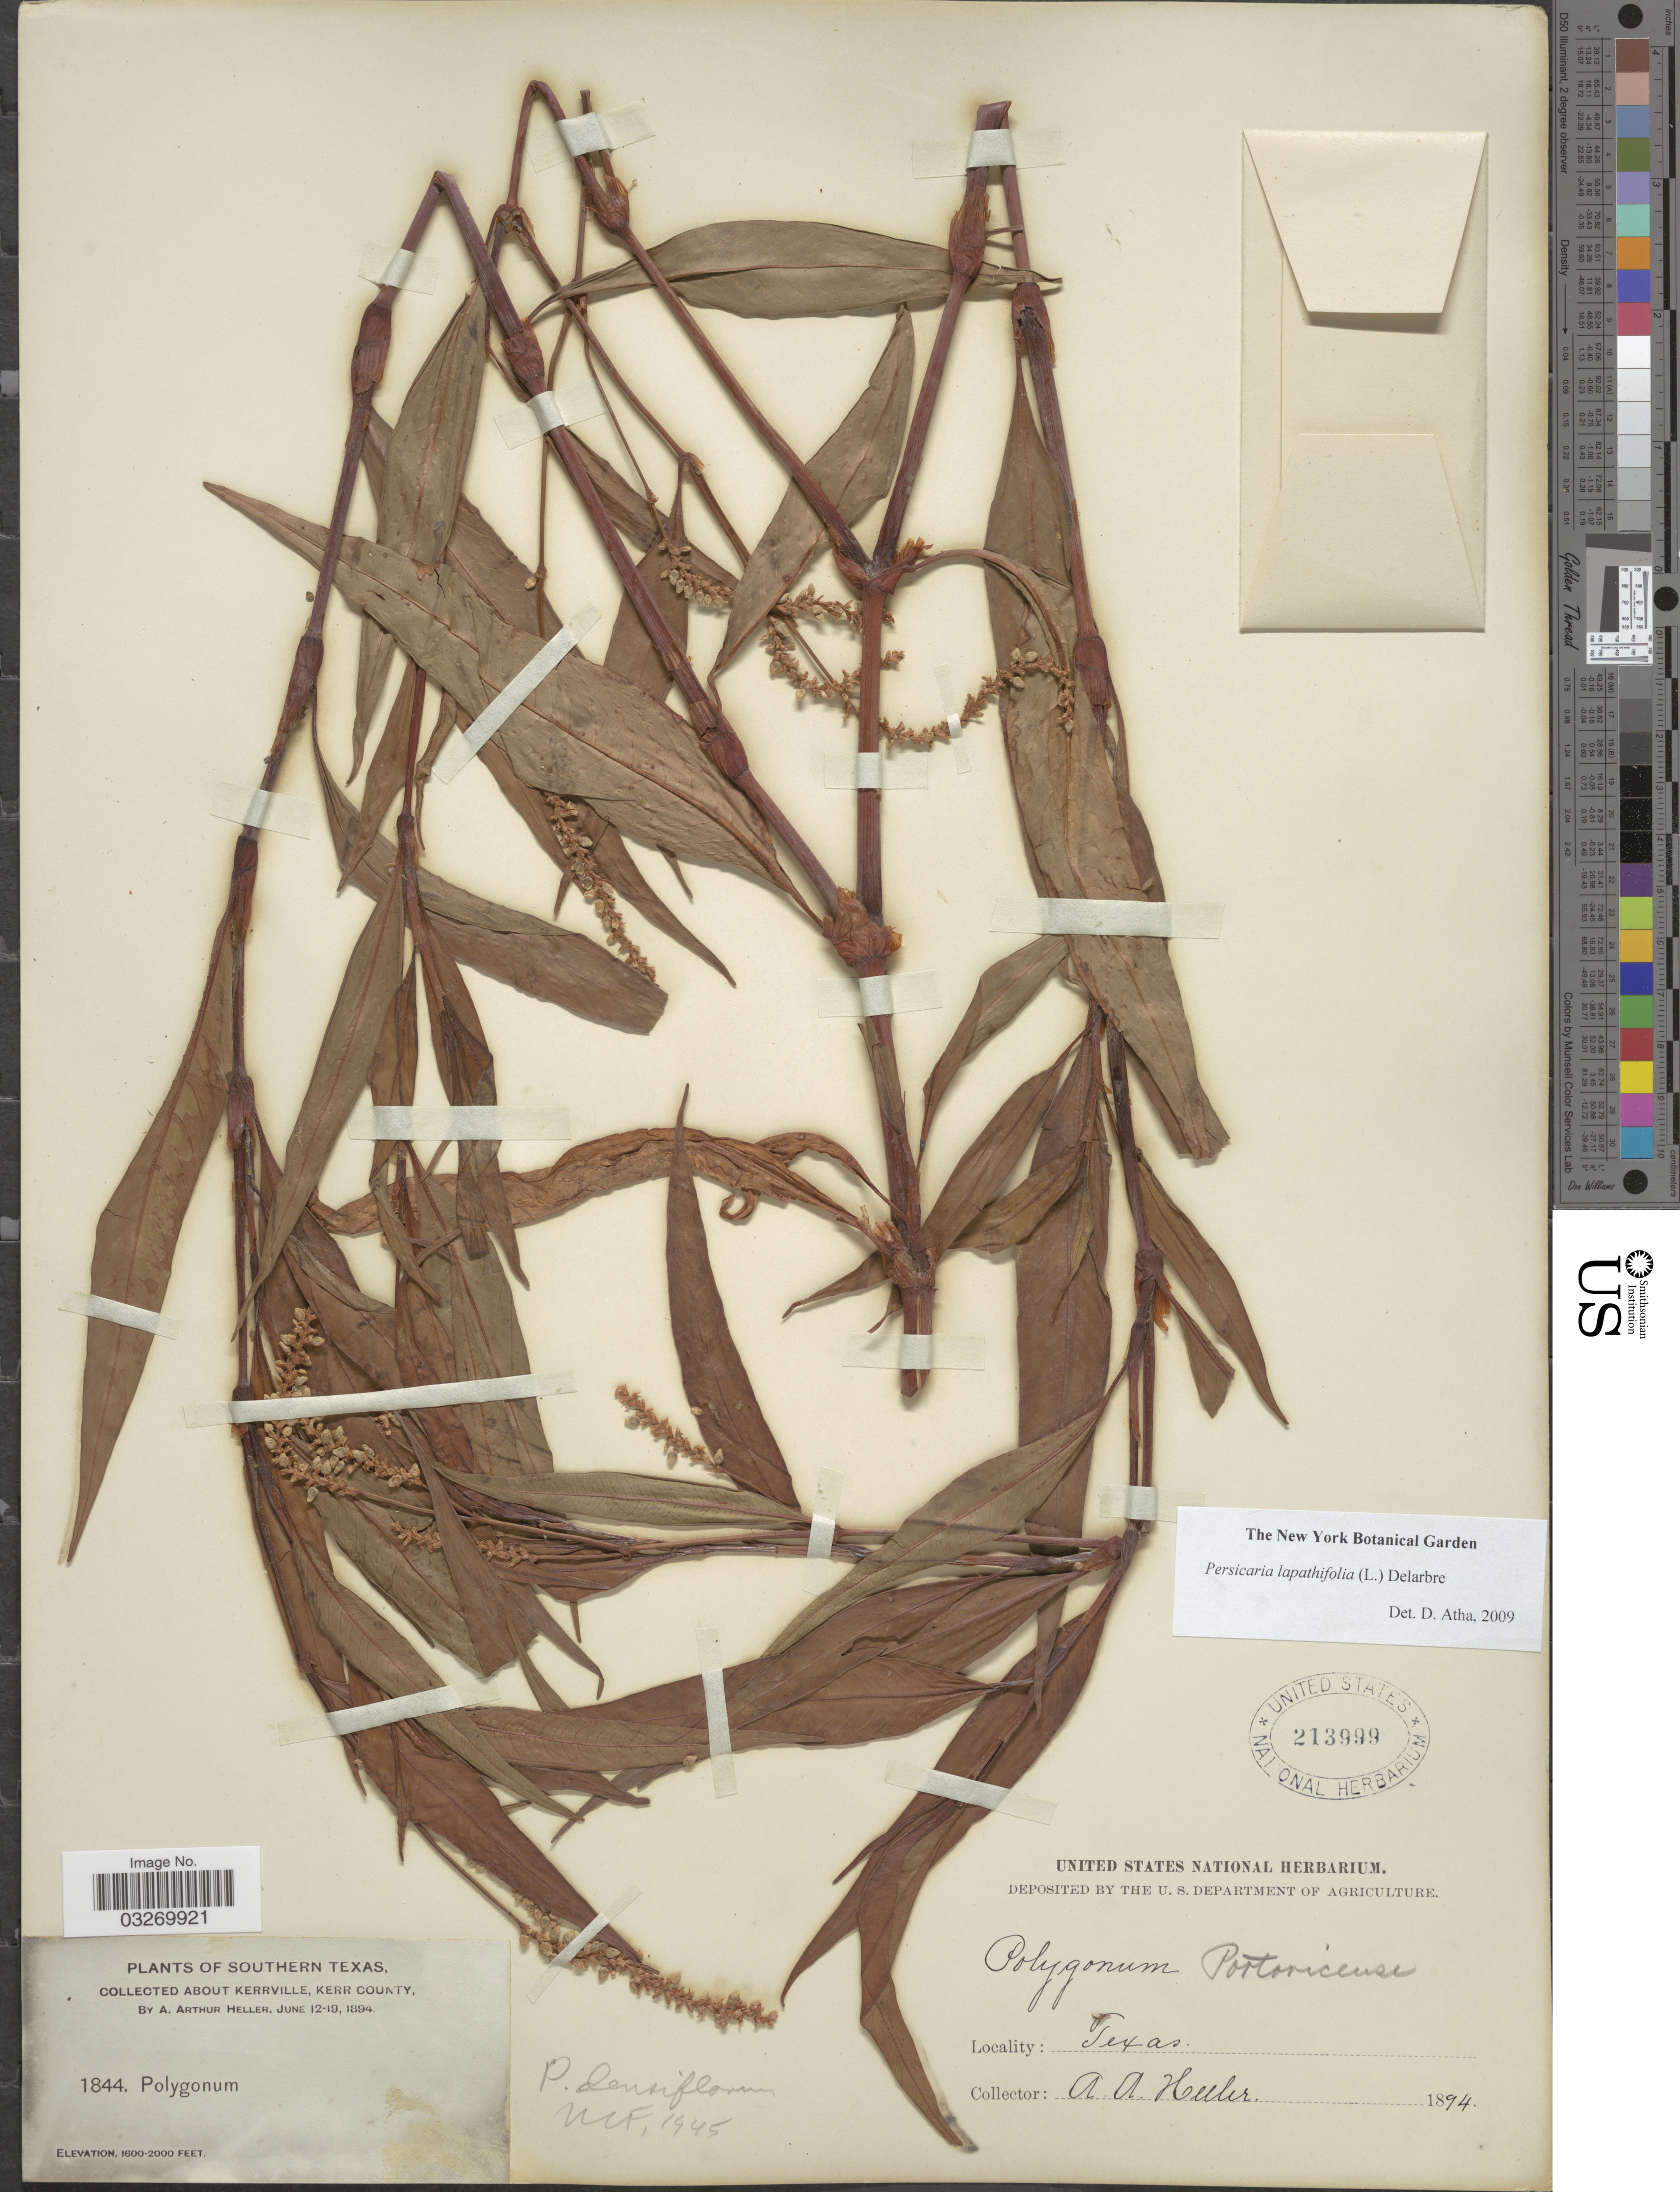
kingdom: Plantae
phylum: Tracheophyta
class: Magnoliopsida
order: Caryophyllales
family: Polygonaceae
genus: Persicaria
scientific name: Persicaria lapathifolia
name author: (L.) Delarbre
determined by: Atha, D. E.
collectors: A. A. Heller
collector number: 1844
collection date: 1894-06-12/1894-06-19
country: United States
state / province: Texas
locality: Southern Texas. About Kerrville, Kerr County.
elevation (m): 488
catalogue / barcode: US 213999